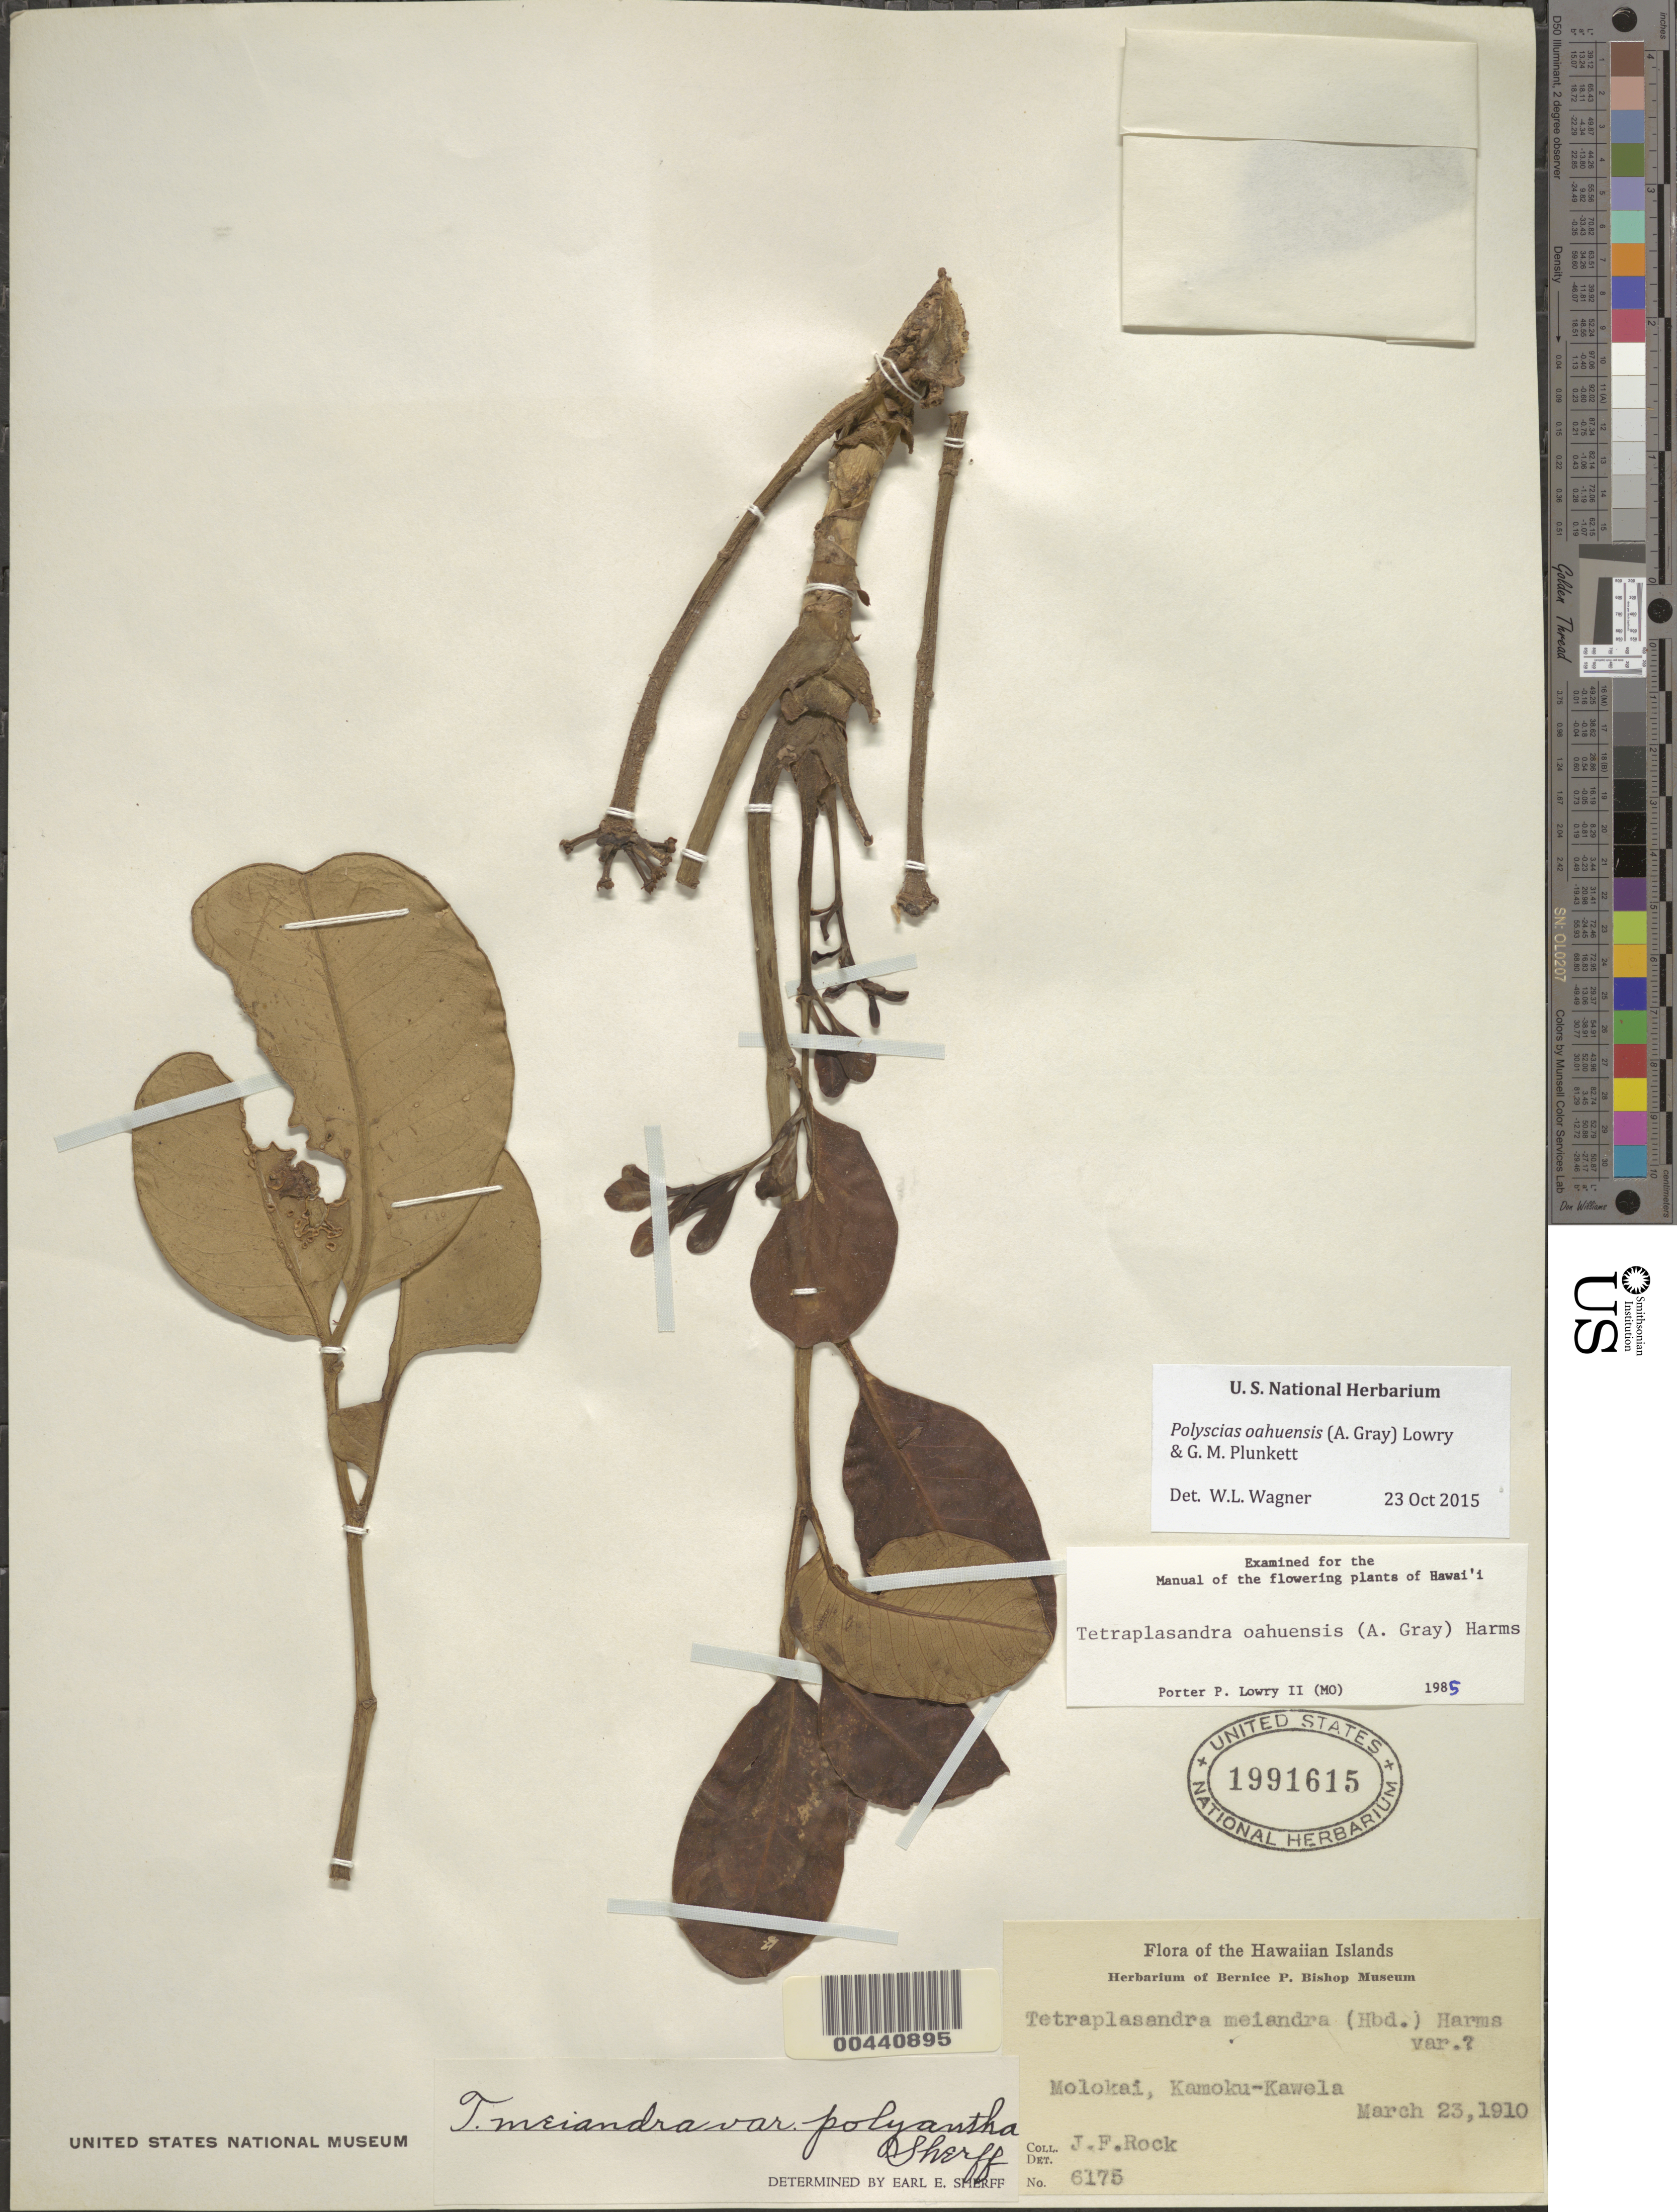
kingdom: Plantae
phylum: Tracheophyta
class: Magnoliopsida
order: Apiales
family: Araliaceae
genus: Polyscias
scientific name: Polyscias oahuensis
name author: (A. Gray) Lowry & G. M. Plunkett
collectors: J. F. Rock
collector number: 6175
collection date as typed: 23 Mar 1910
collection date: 1910-03-23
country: United States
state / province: Hawaii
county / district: Maui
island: Moloka'i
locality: Kamoku-Kawela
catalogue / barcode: US 1991615